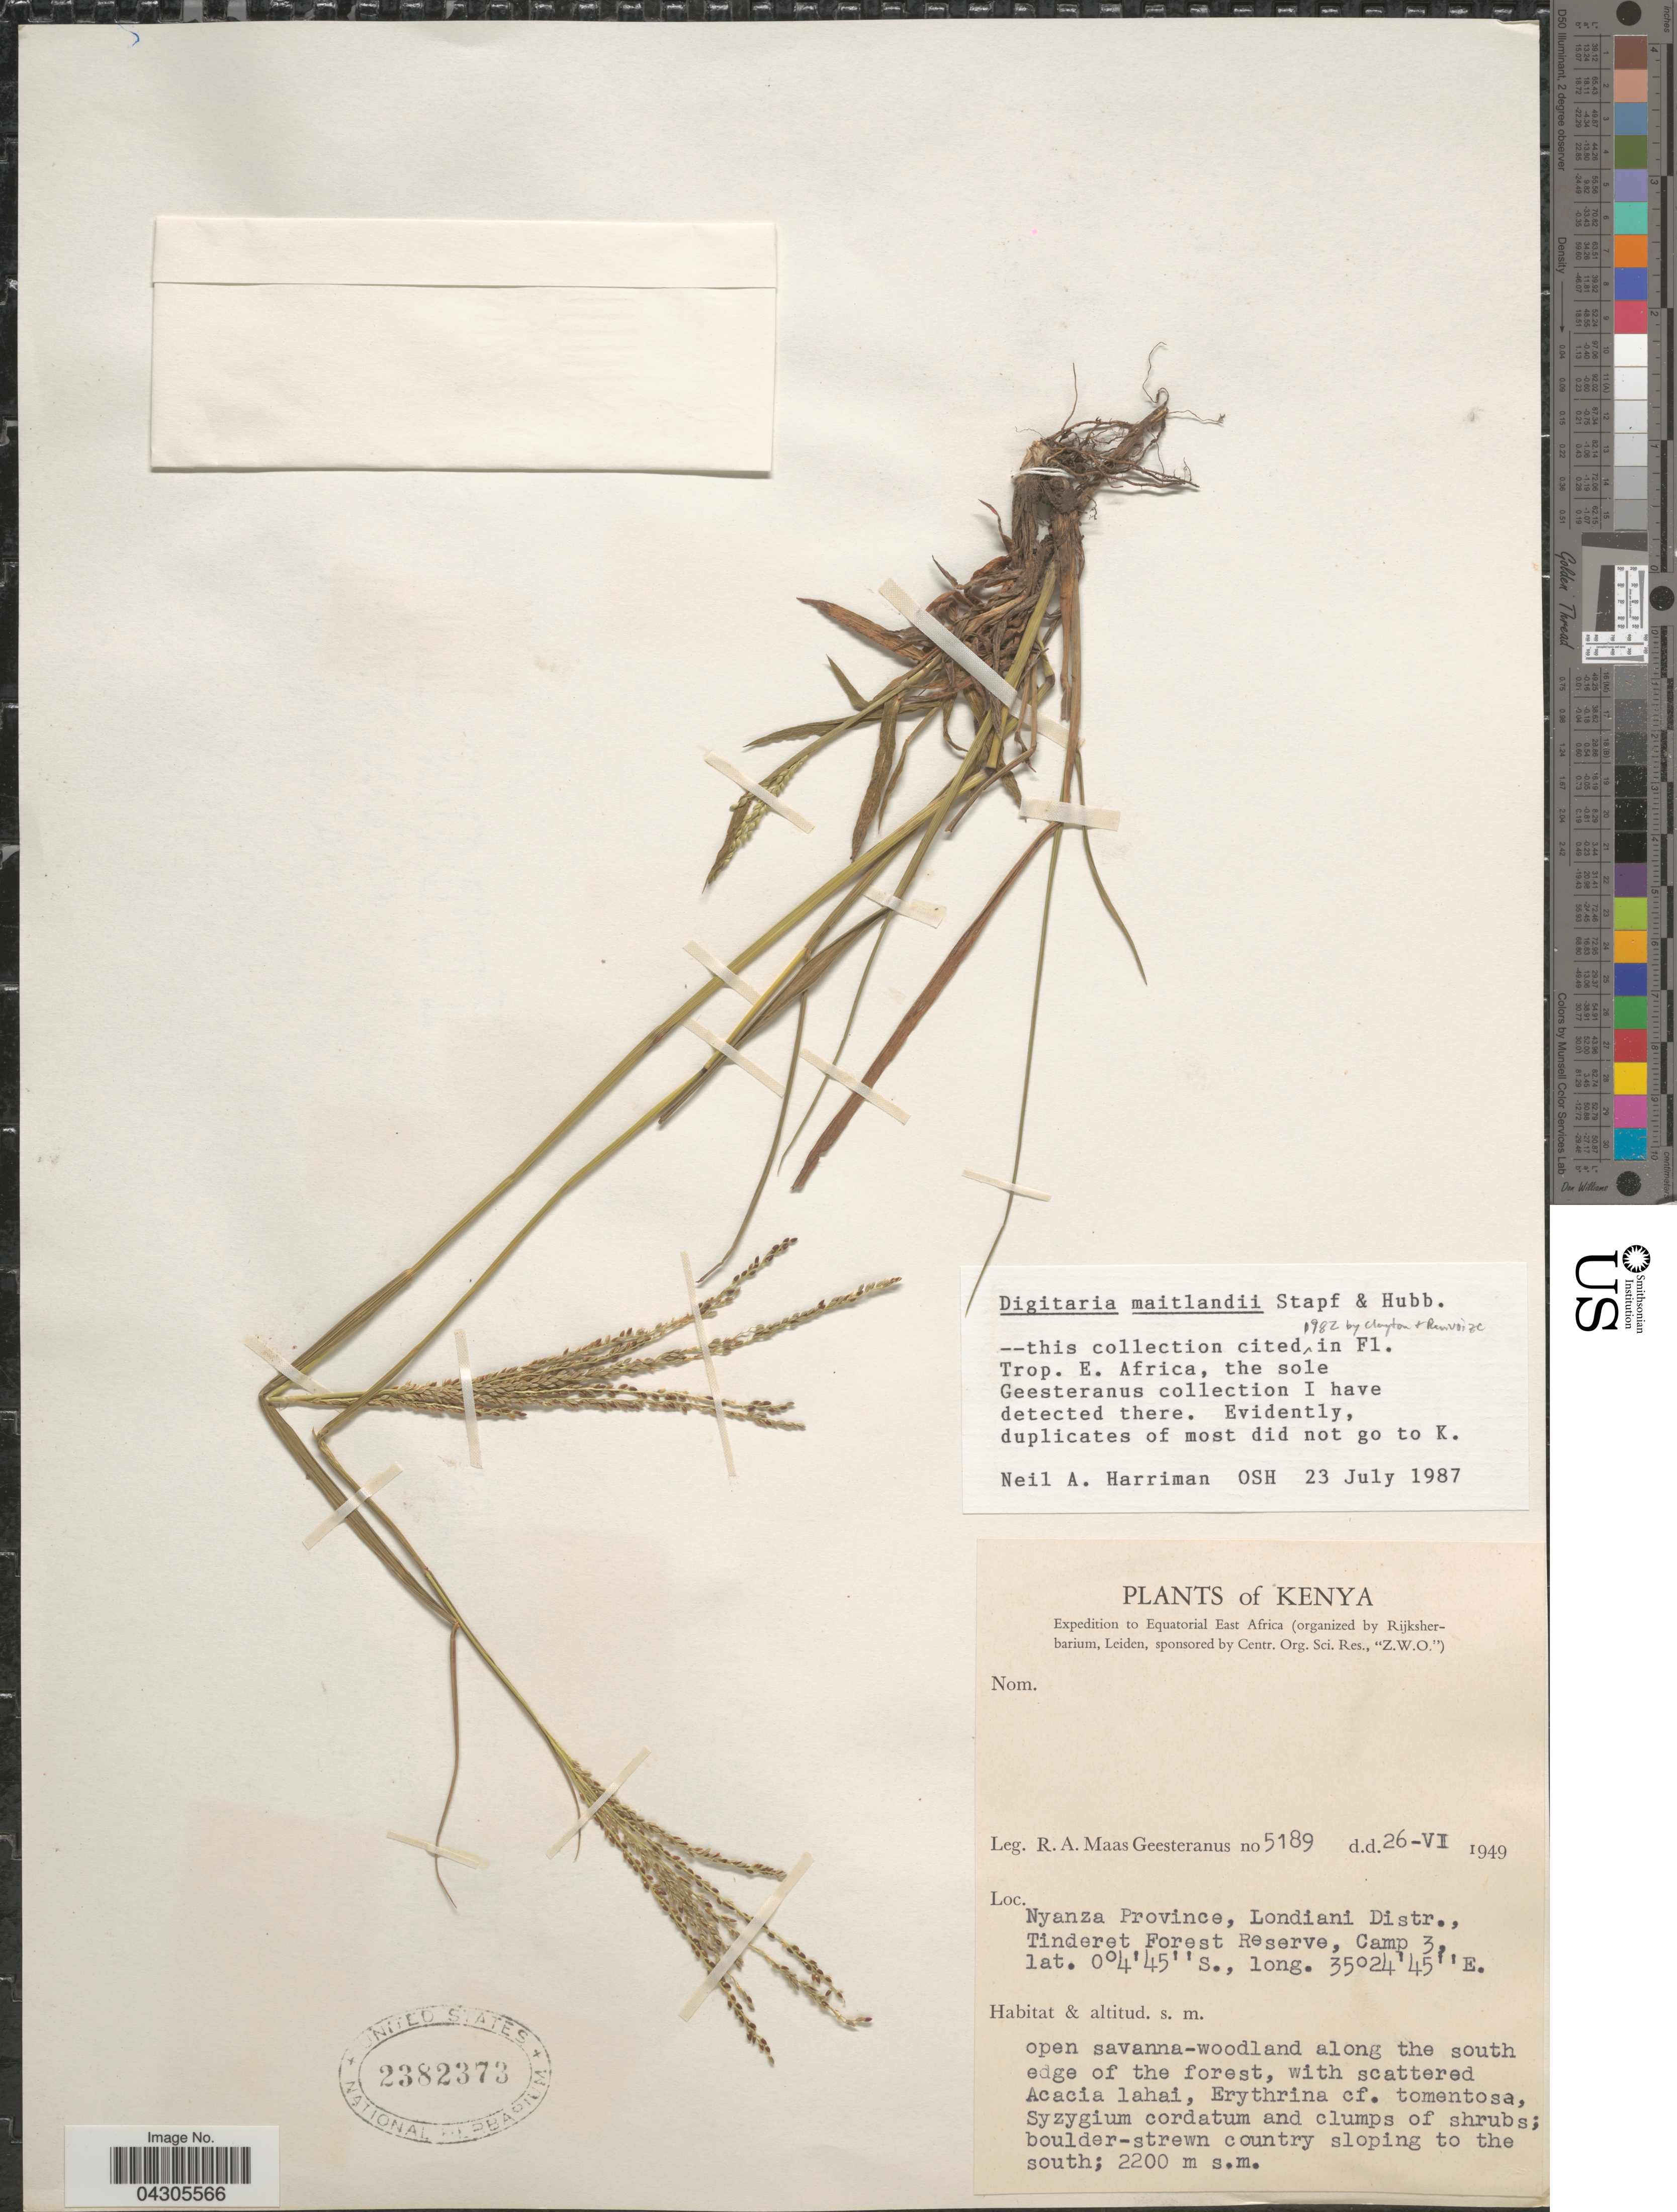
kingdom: Plantae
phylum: Tracheophyta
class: Liliopsida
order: Poales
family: Poaceae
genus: Digitaria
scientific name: Digitaria maitlandii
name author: Stapf & C. E. Hubb.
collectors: R. A. Maas Geesteranus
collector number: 5189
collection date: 1949-06-26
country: Kenya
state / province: Nandi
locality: Expedition to Equatorial East Africa. Londiani Distr., Tinderet Forest Reserve, Camp 3.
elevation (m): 2200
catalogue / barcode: US 2382373